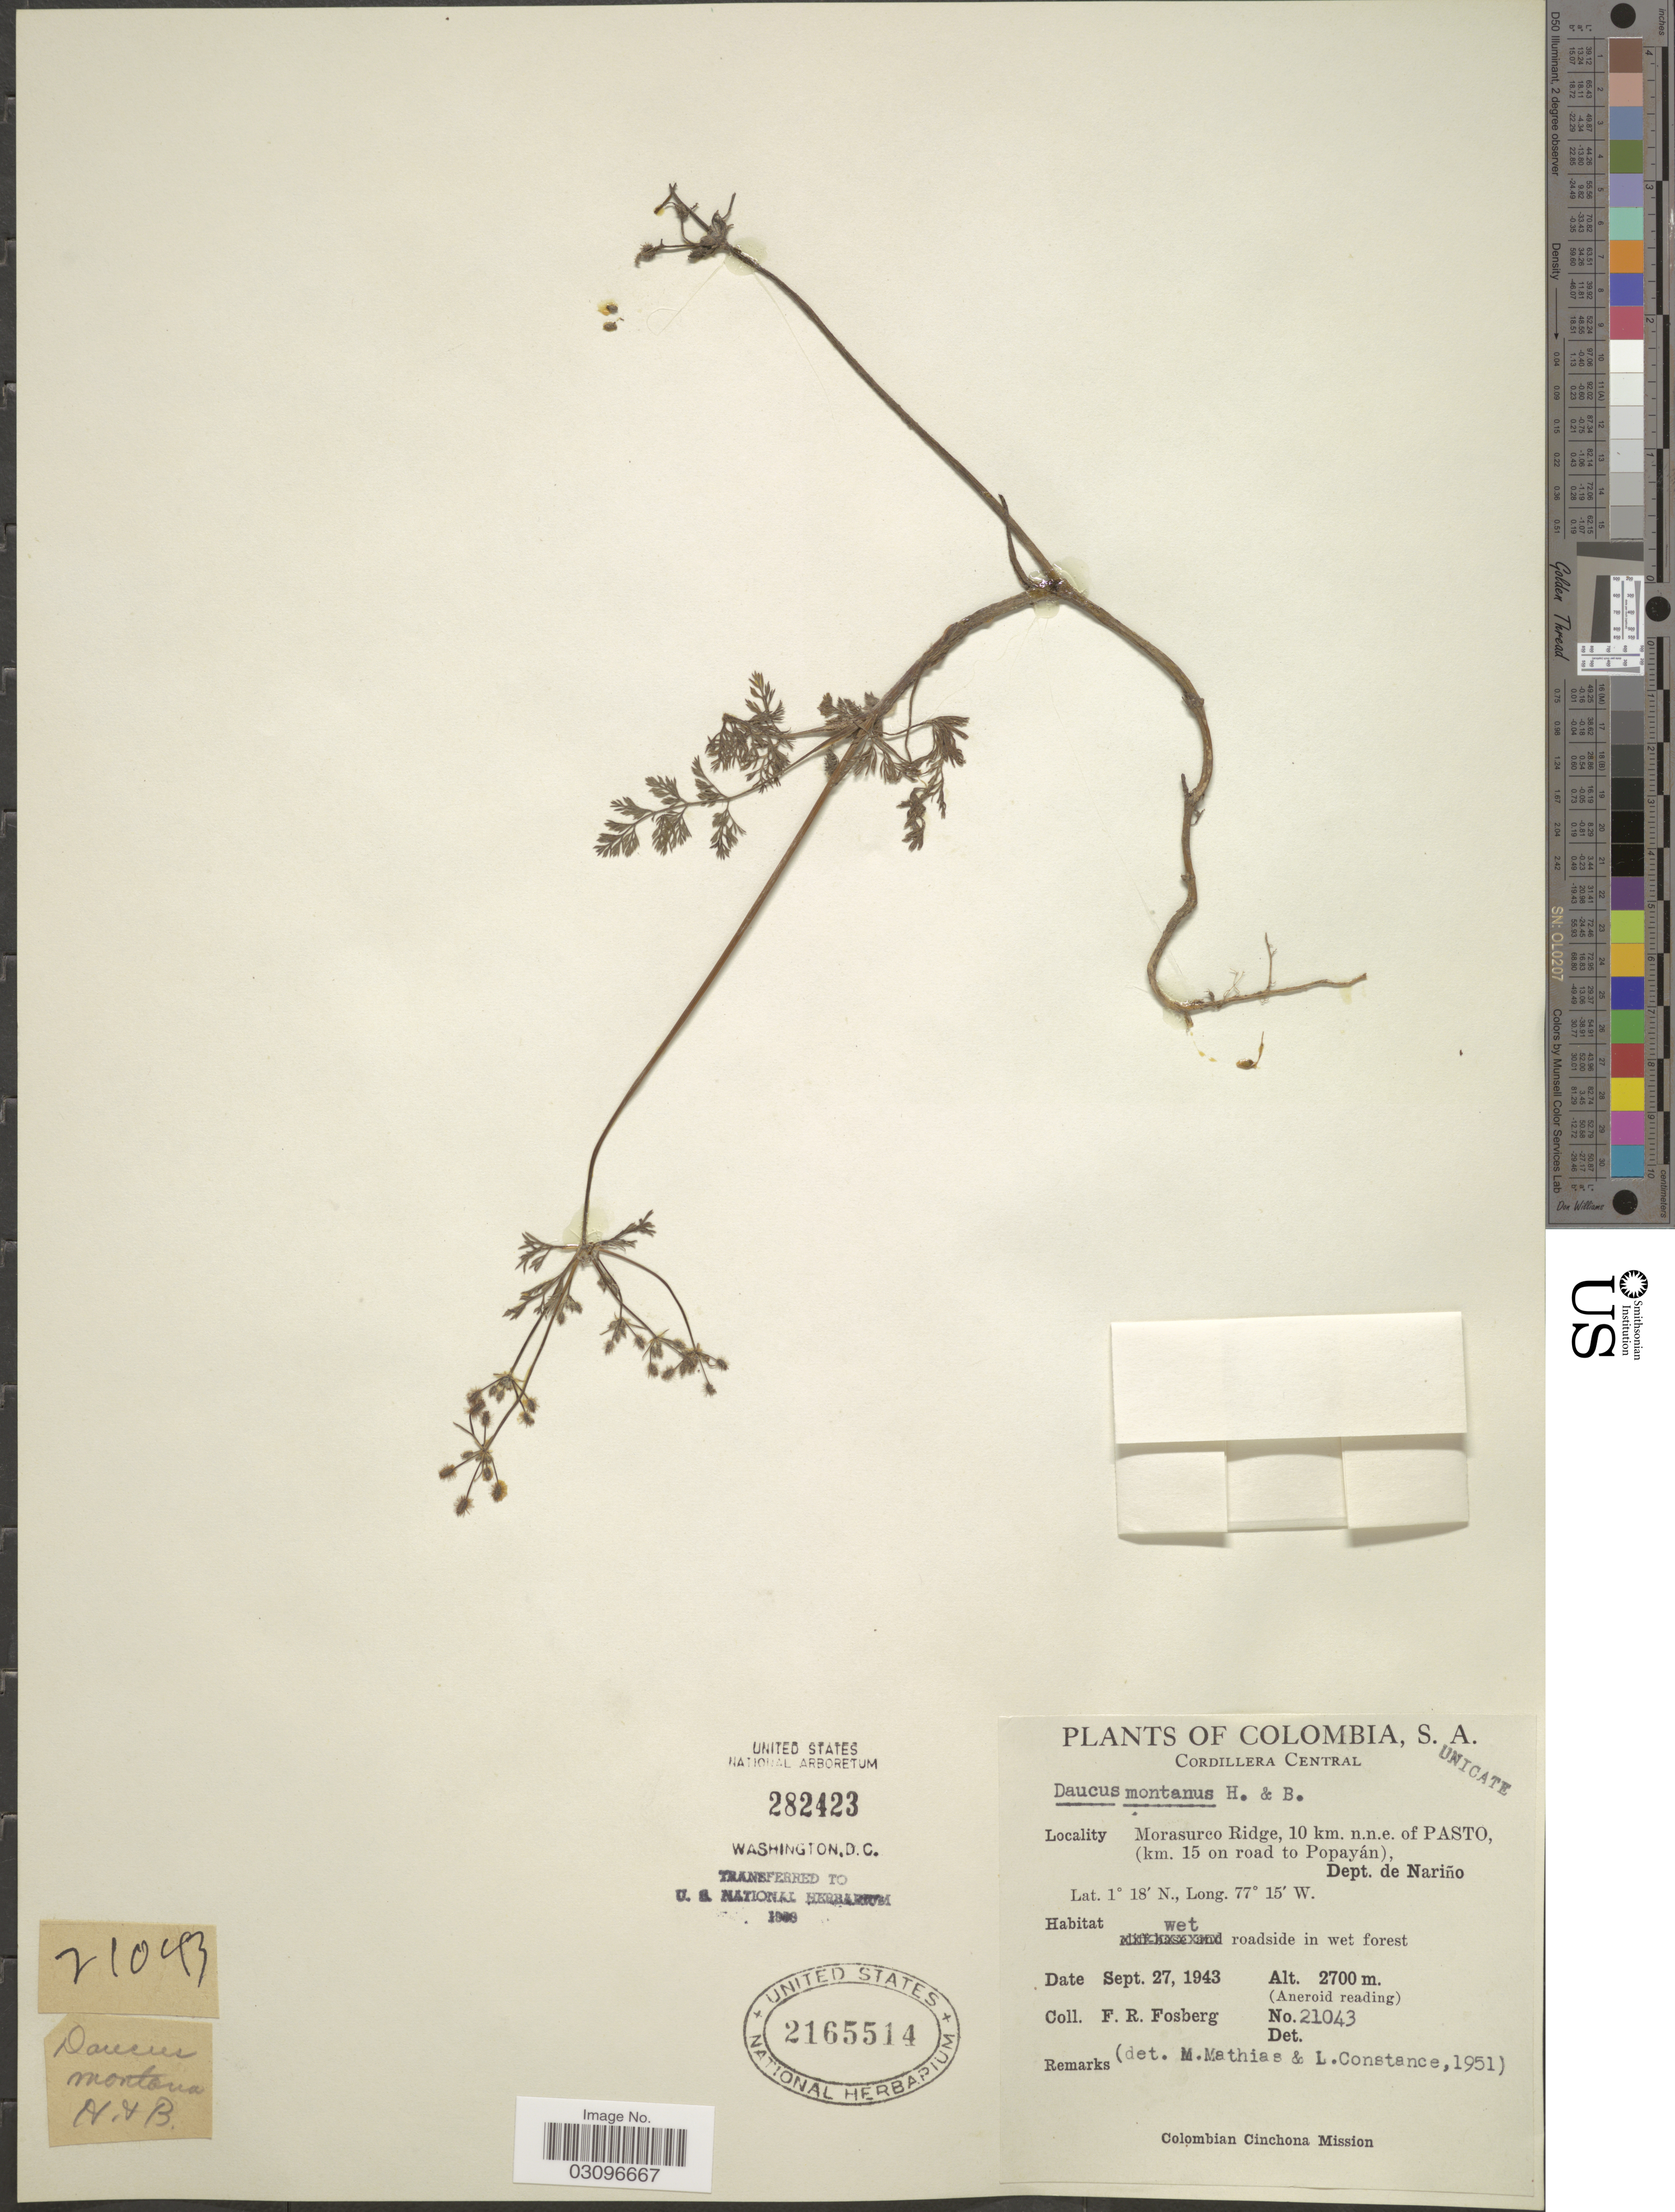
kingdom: Plantae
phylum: Tracheophyta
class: Magnoliopsida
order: Apiales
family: Apiaceae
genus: Daucus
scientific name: Daucus montanus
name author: Humb. & Bonpl. ex Spreng.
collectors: F. R. Fosberg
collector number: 21043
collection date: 1943-09-27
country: Colombia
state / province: Nariño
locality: Cordillera Central. Morasurco Ridge, 10 km. n.n.e. of Pasto, (km. 15 on road to Popayán), Dept. de Nariño.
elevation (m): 2700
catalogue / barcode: US 2165514